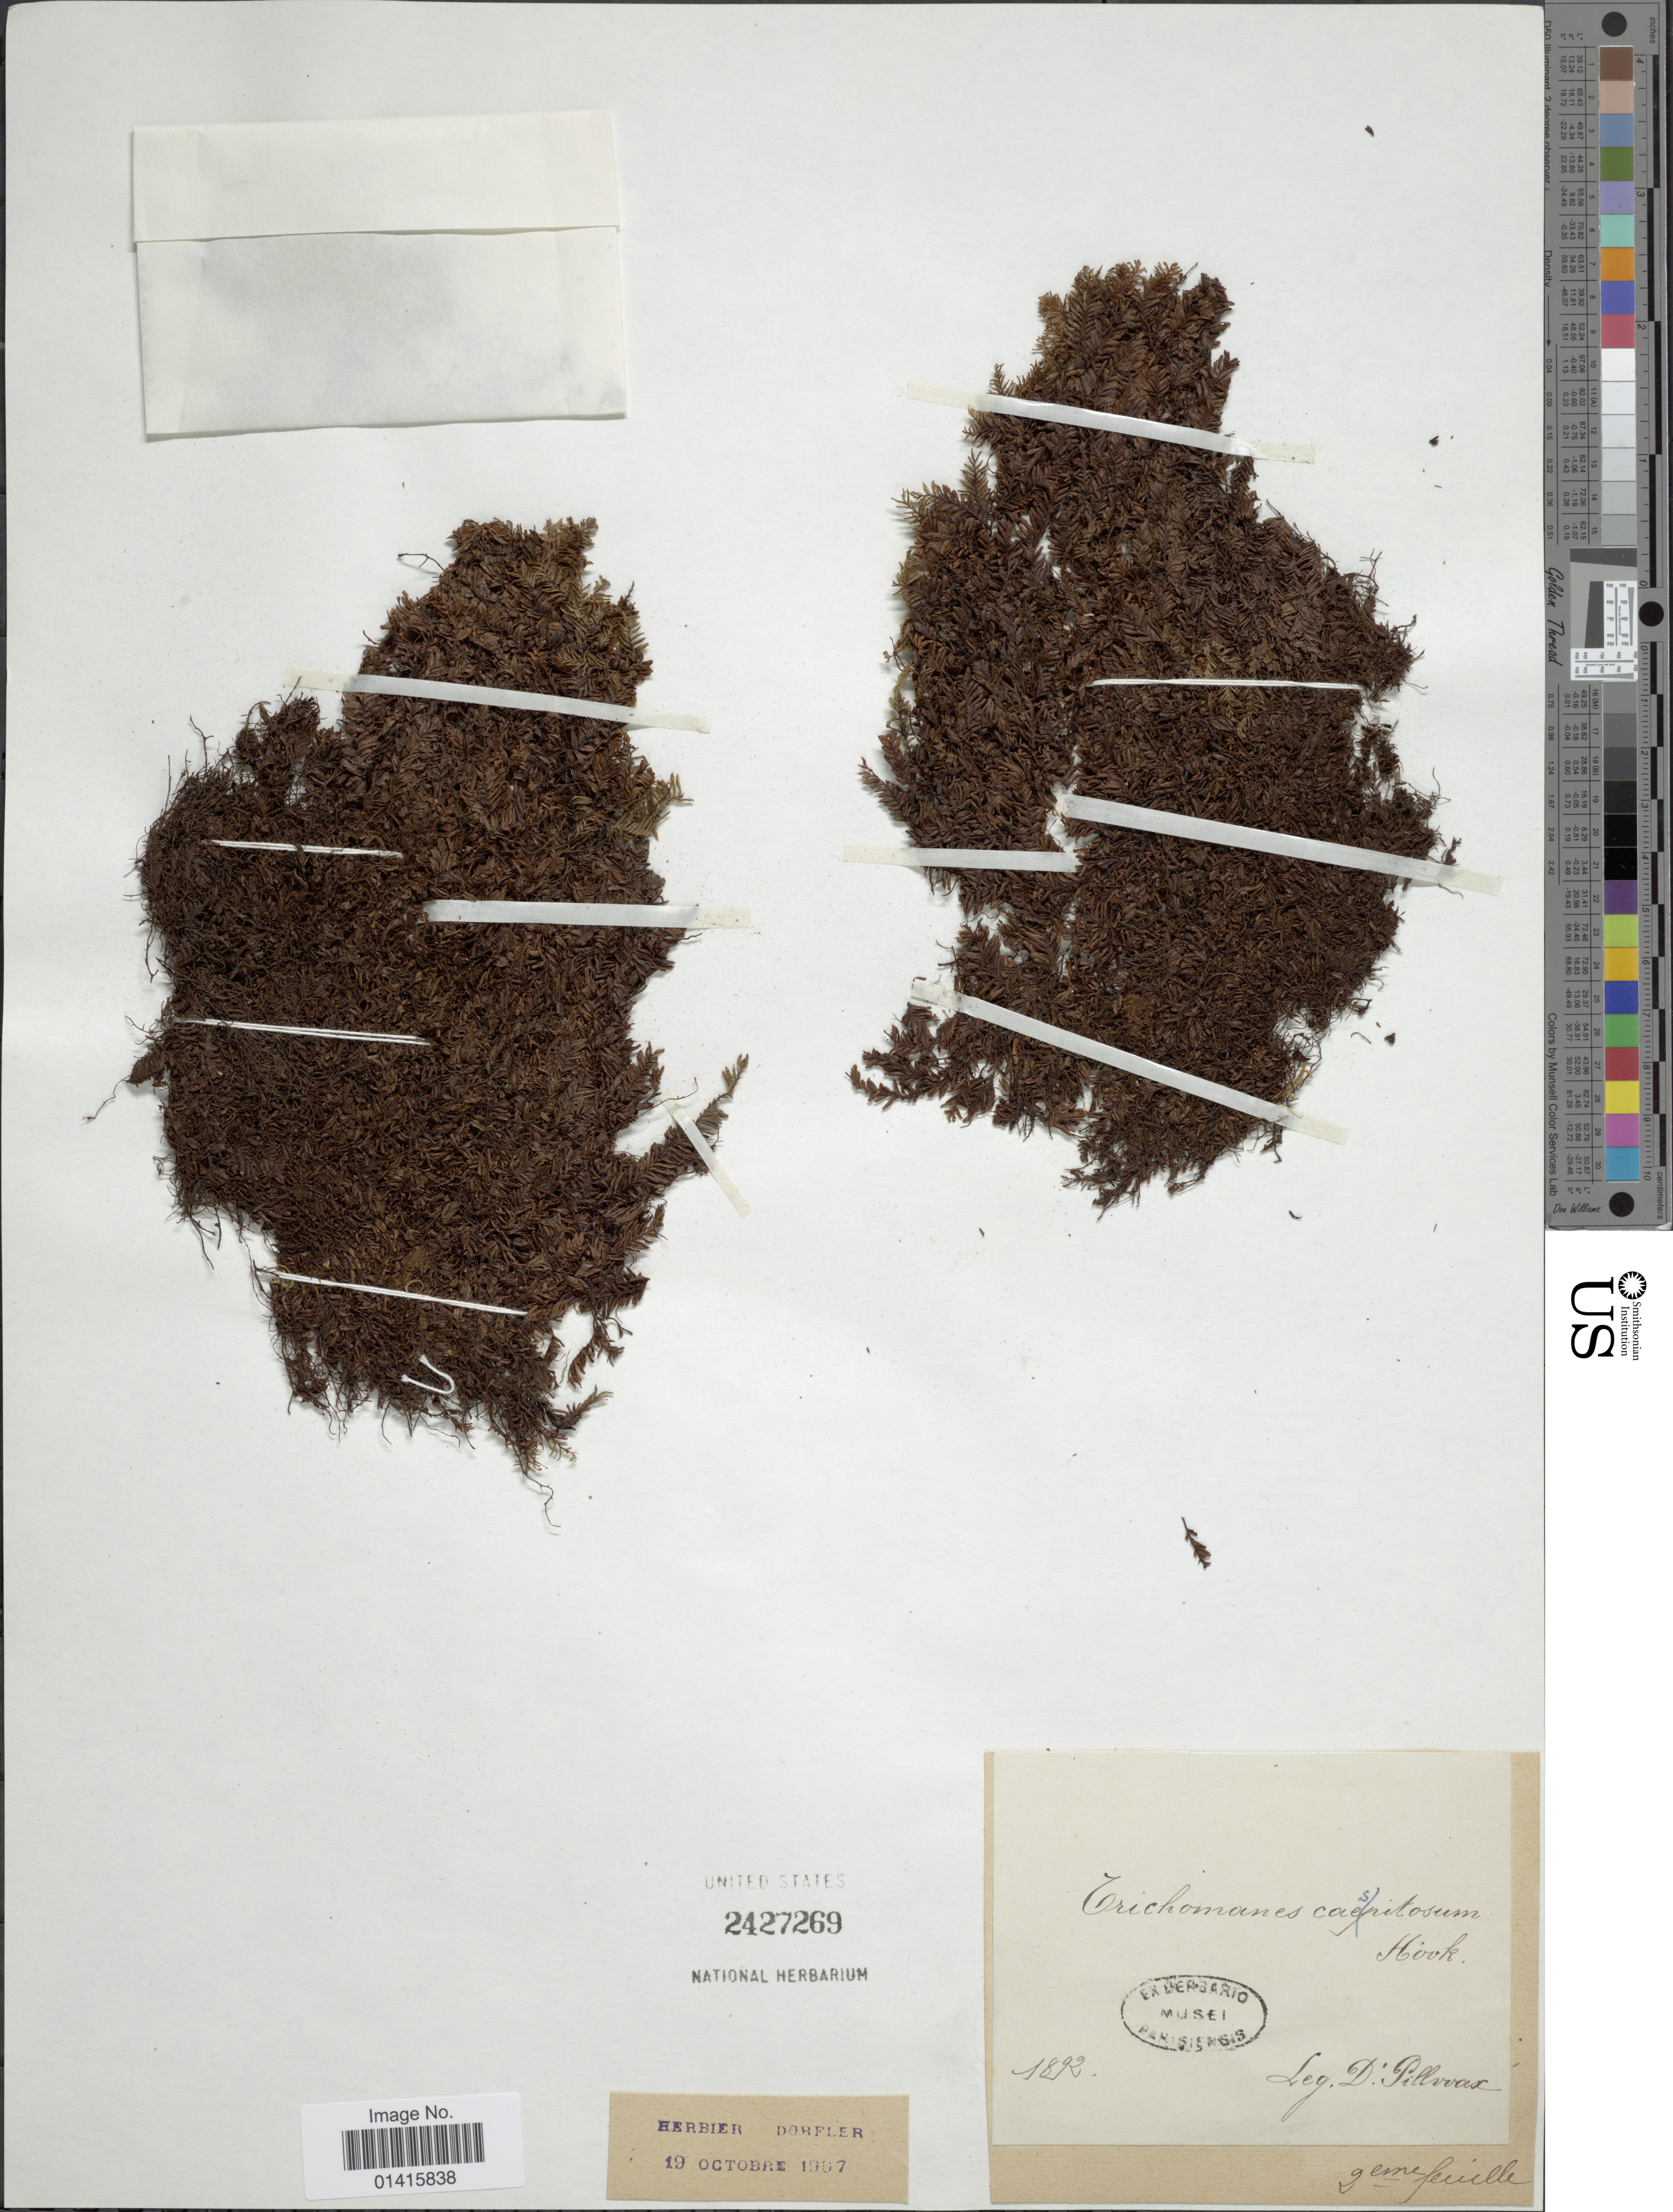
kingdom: Plantae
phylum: Tracheophyta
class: Polypodiopsida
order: Hymenophyllales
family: Hymenophyllaceae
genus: Hymenophyllum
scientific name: Hymenophyllum caespitosum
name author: Gaudich.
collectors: D. Pillvoax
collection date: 1892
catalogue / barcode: US 2427269